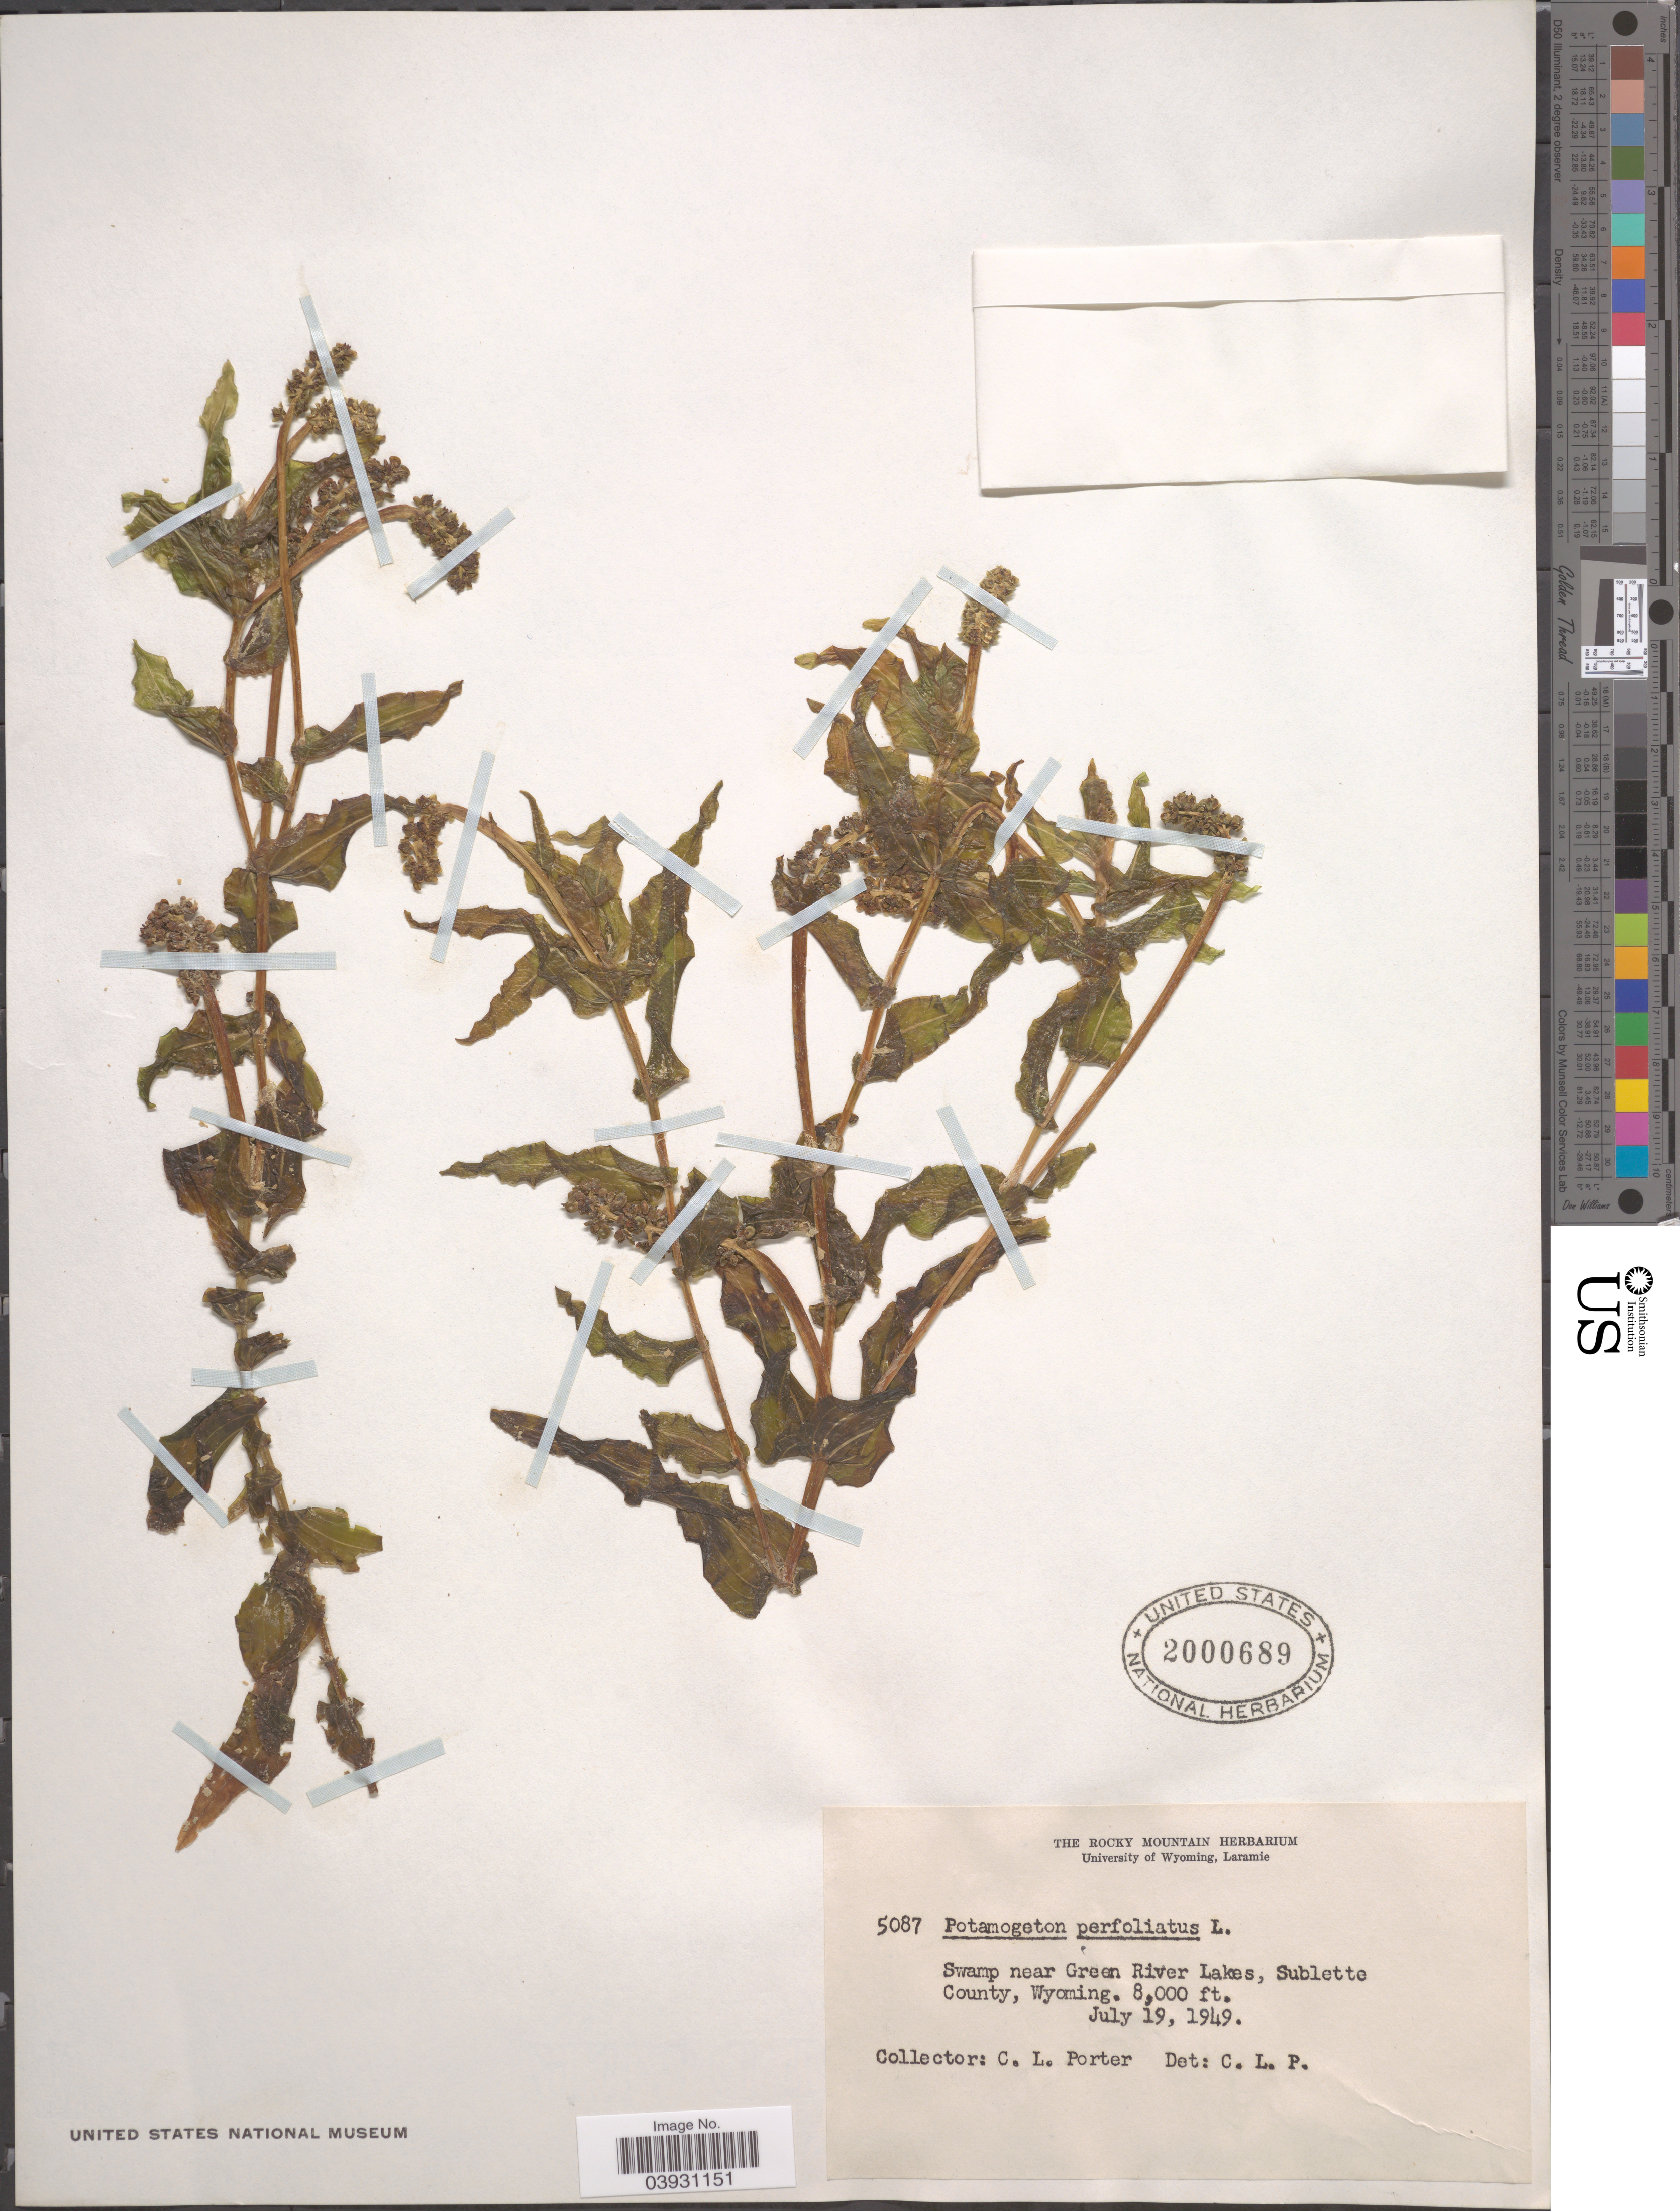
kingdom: Plantae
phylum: Tracheophyta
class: Liliopsida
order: Alismatales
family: Potamogetonaceae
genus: Potamogeton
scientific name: Potamogeton richardsonii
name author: (A.W. Benn.) Rydb.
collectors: C. L. Porter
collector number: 5087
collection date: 1949-07-19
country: United States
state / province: Wyoming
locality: Swamp near Green River Lakes, Sublette County.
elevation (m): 2438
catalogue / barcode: US 2000689